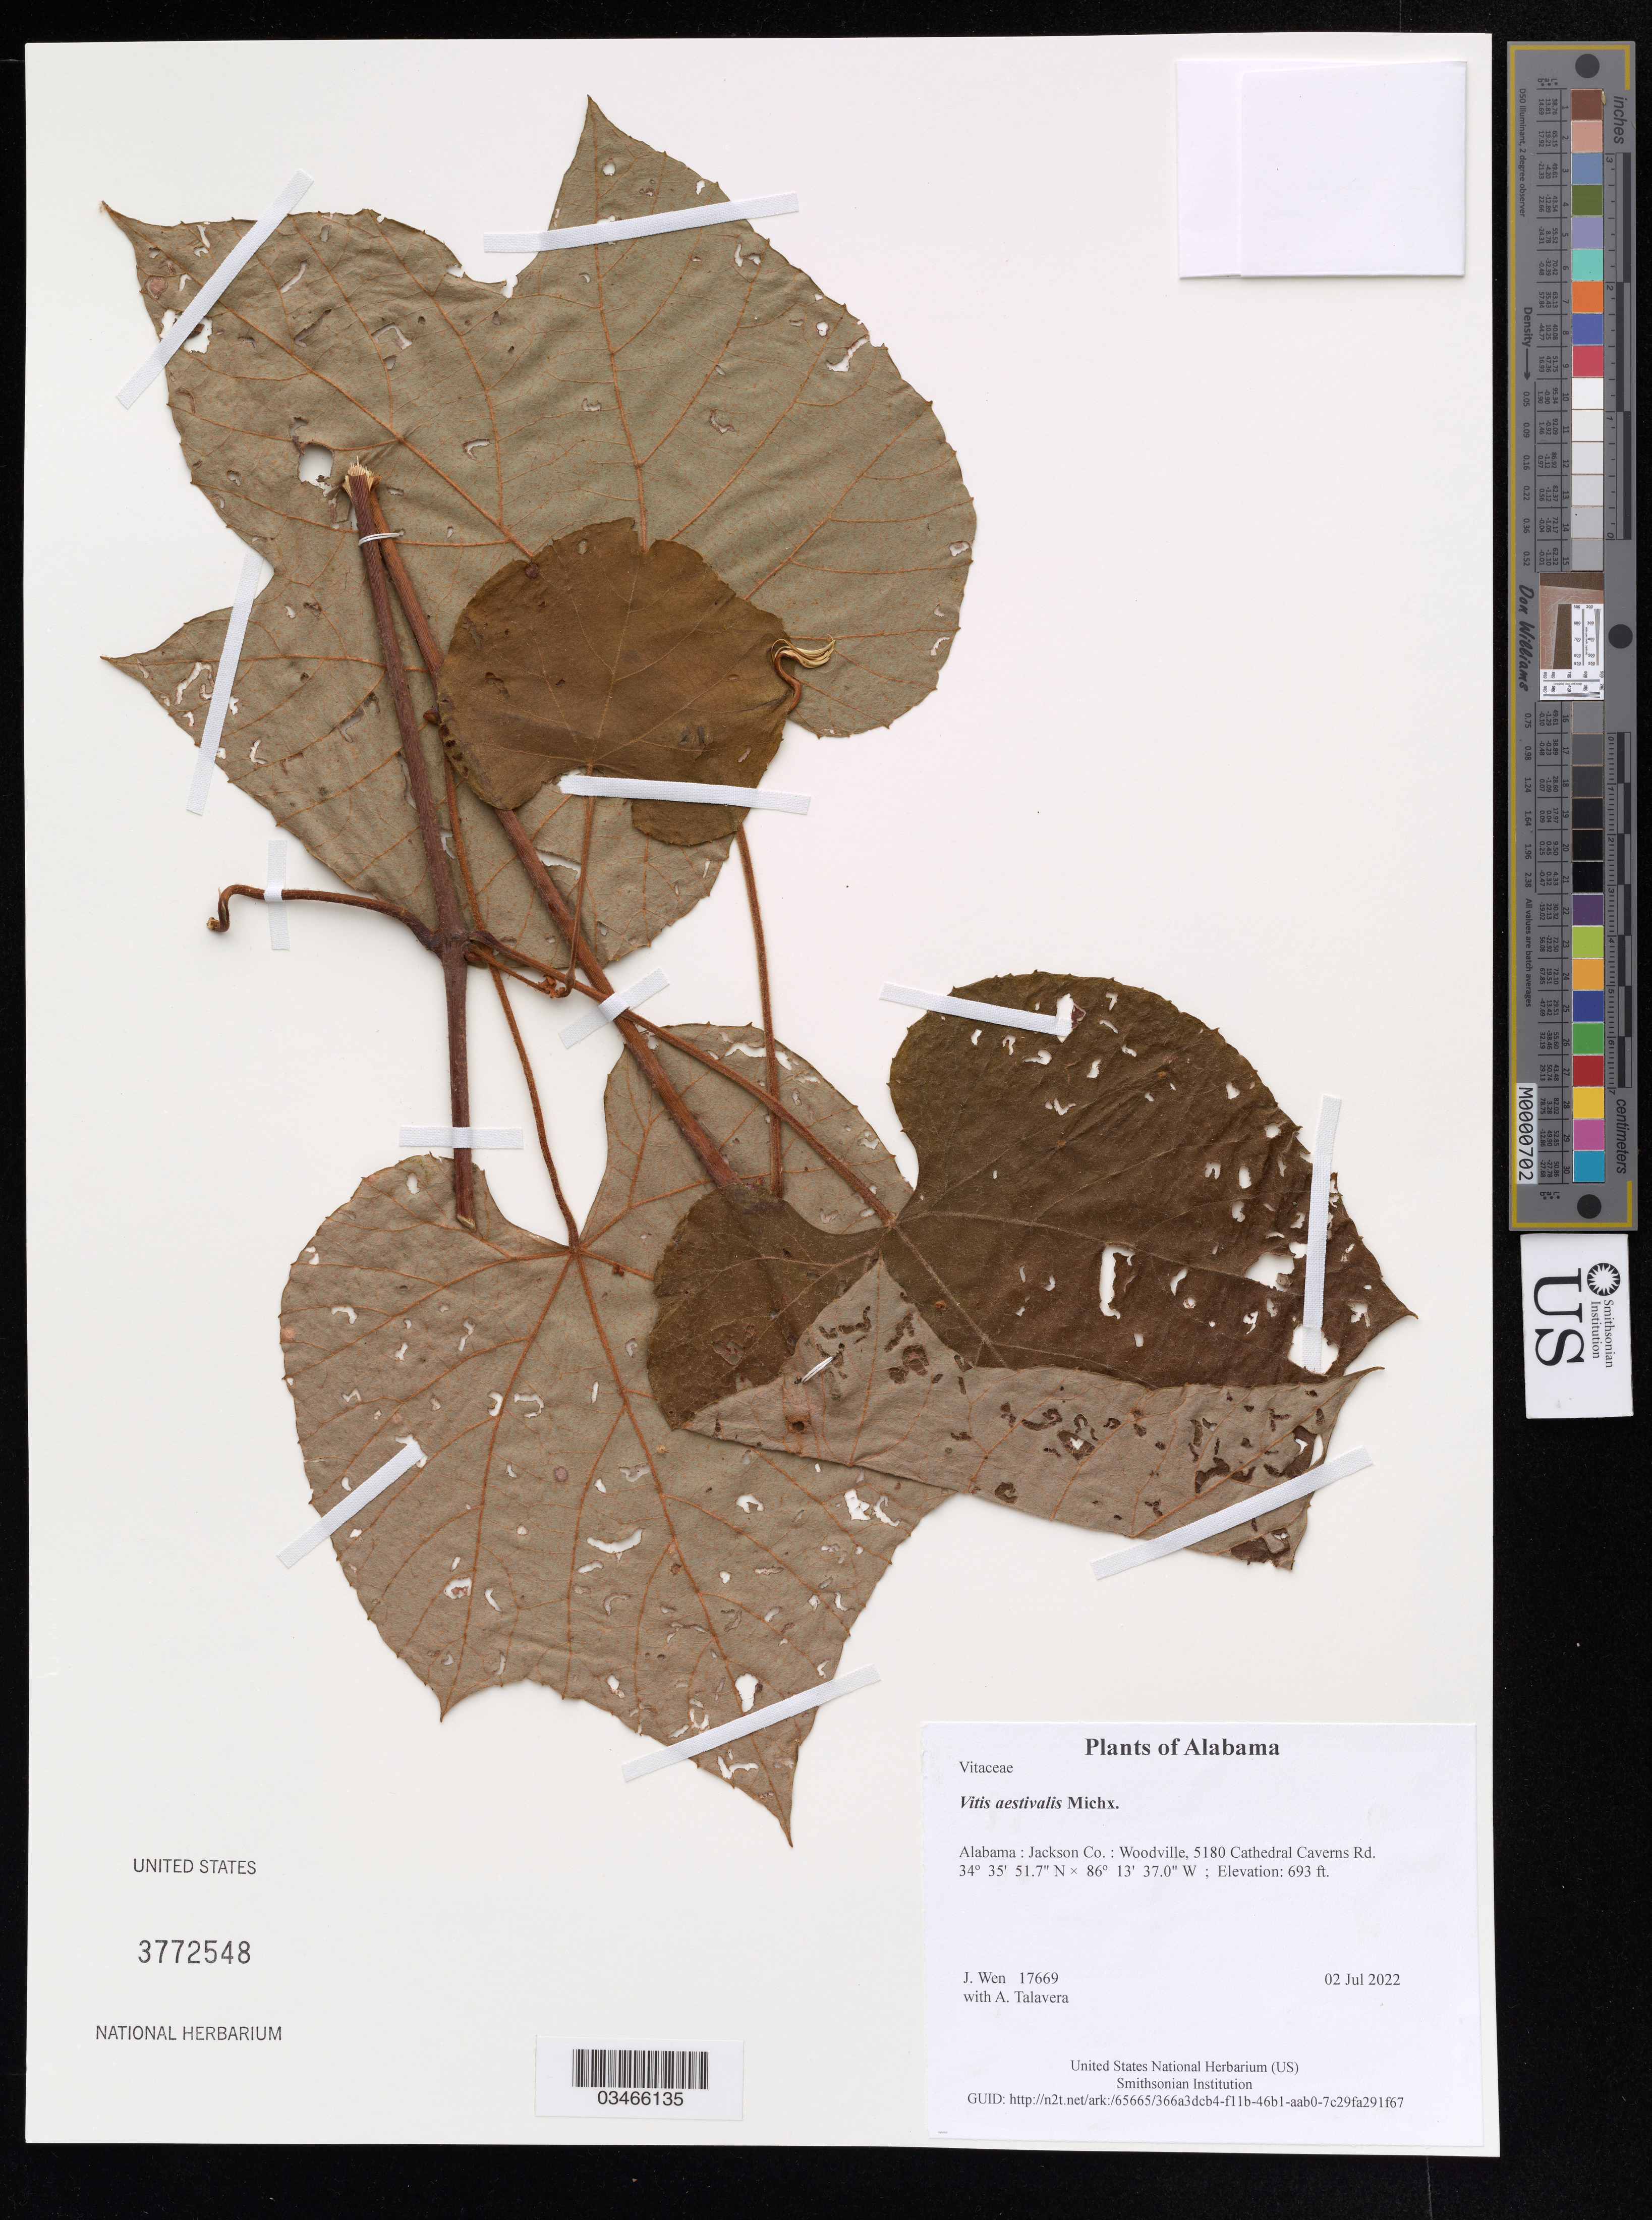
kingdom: Plantae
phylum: Tracheophyta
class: Magnoliopsida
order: Vitales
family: Vitaceae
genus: Vitis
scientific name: Vitis aestivalis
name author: Michx.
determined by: Wen, Jun, (BOT), Smithsonian Institution - National Museum of Natural History (UNITED STATES)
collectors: J. Wen & A. Talavera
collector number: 17669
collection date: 2022-07-02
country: United States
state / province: Alabama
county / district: Jackson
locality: Woodville, 5180 Cathedral Caverns Rd.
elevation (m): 211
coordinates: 34 35.862 N, 86 13.616 W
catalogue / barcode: US 3772548